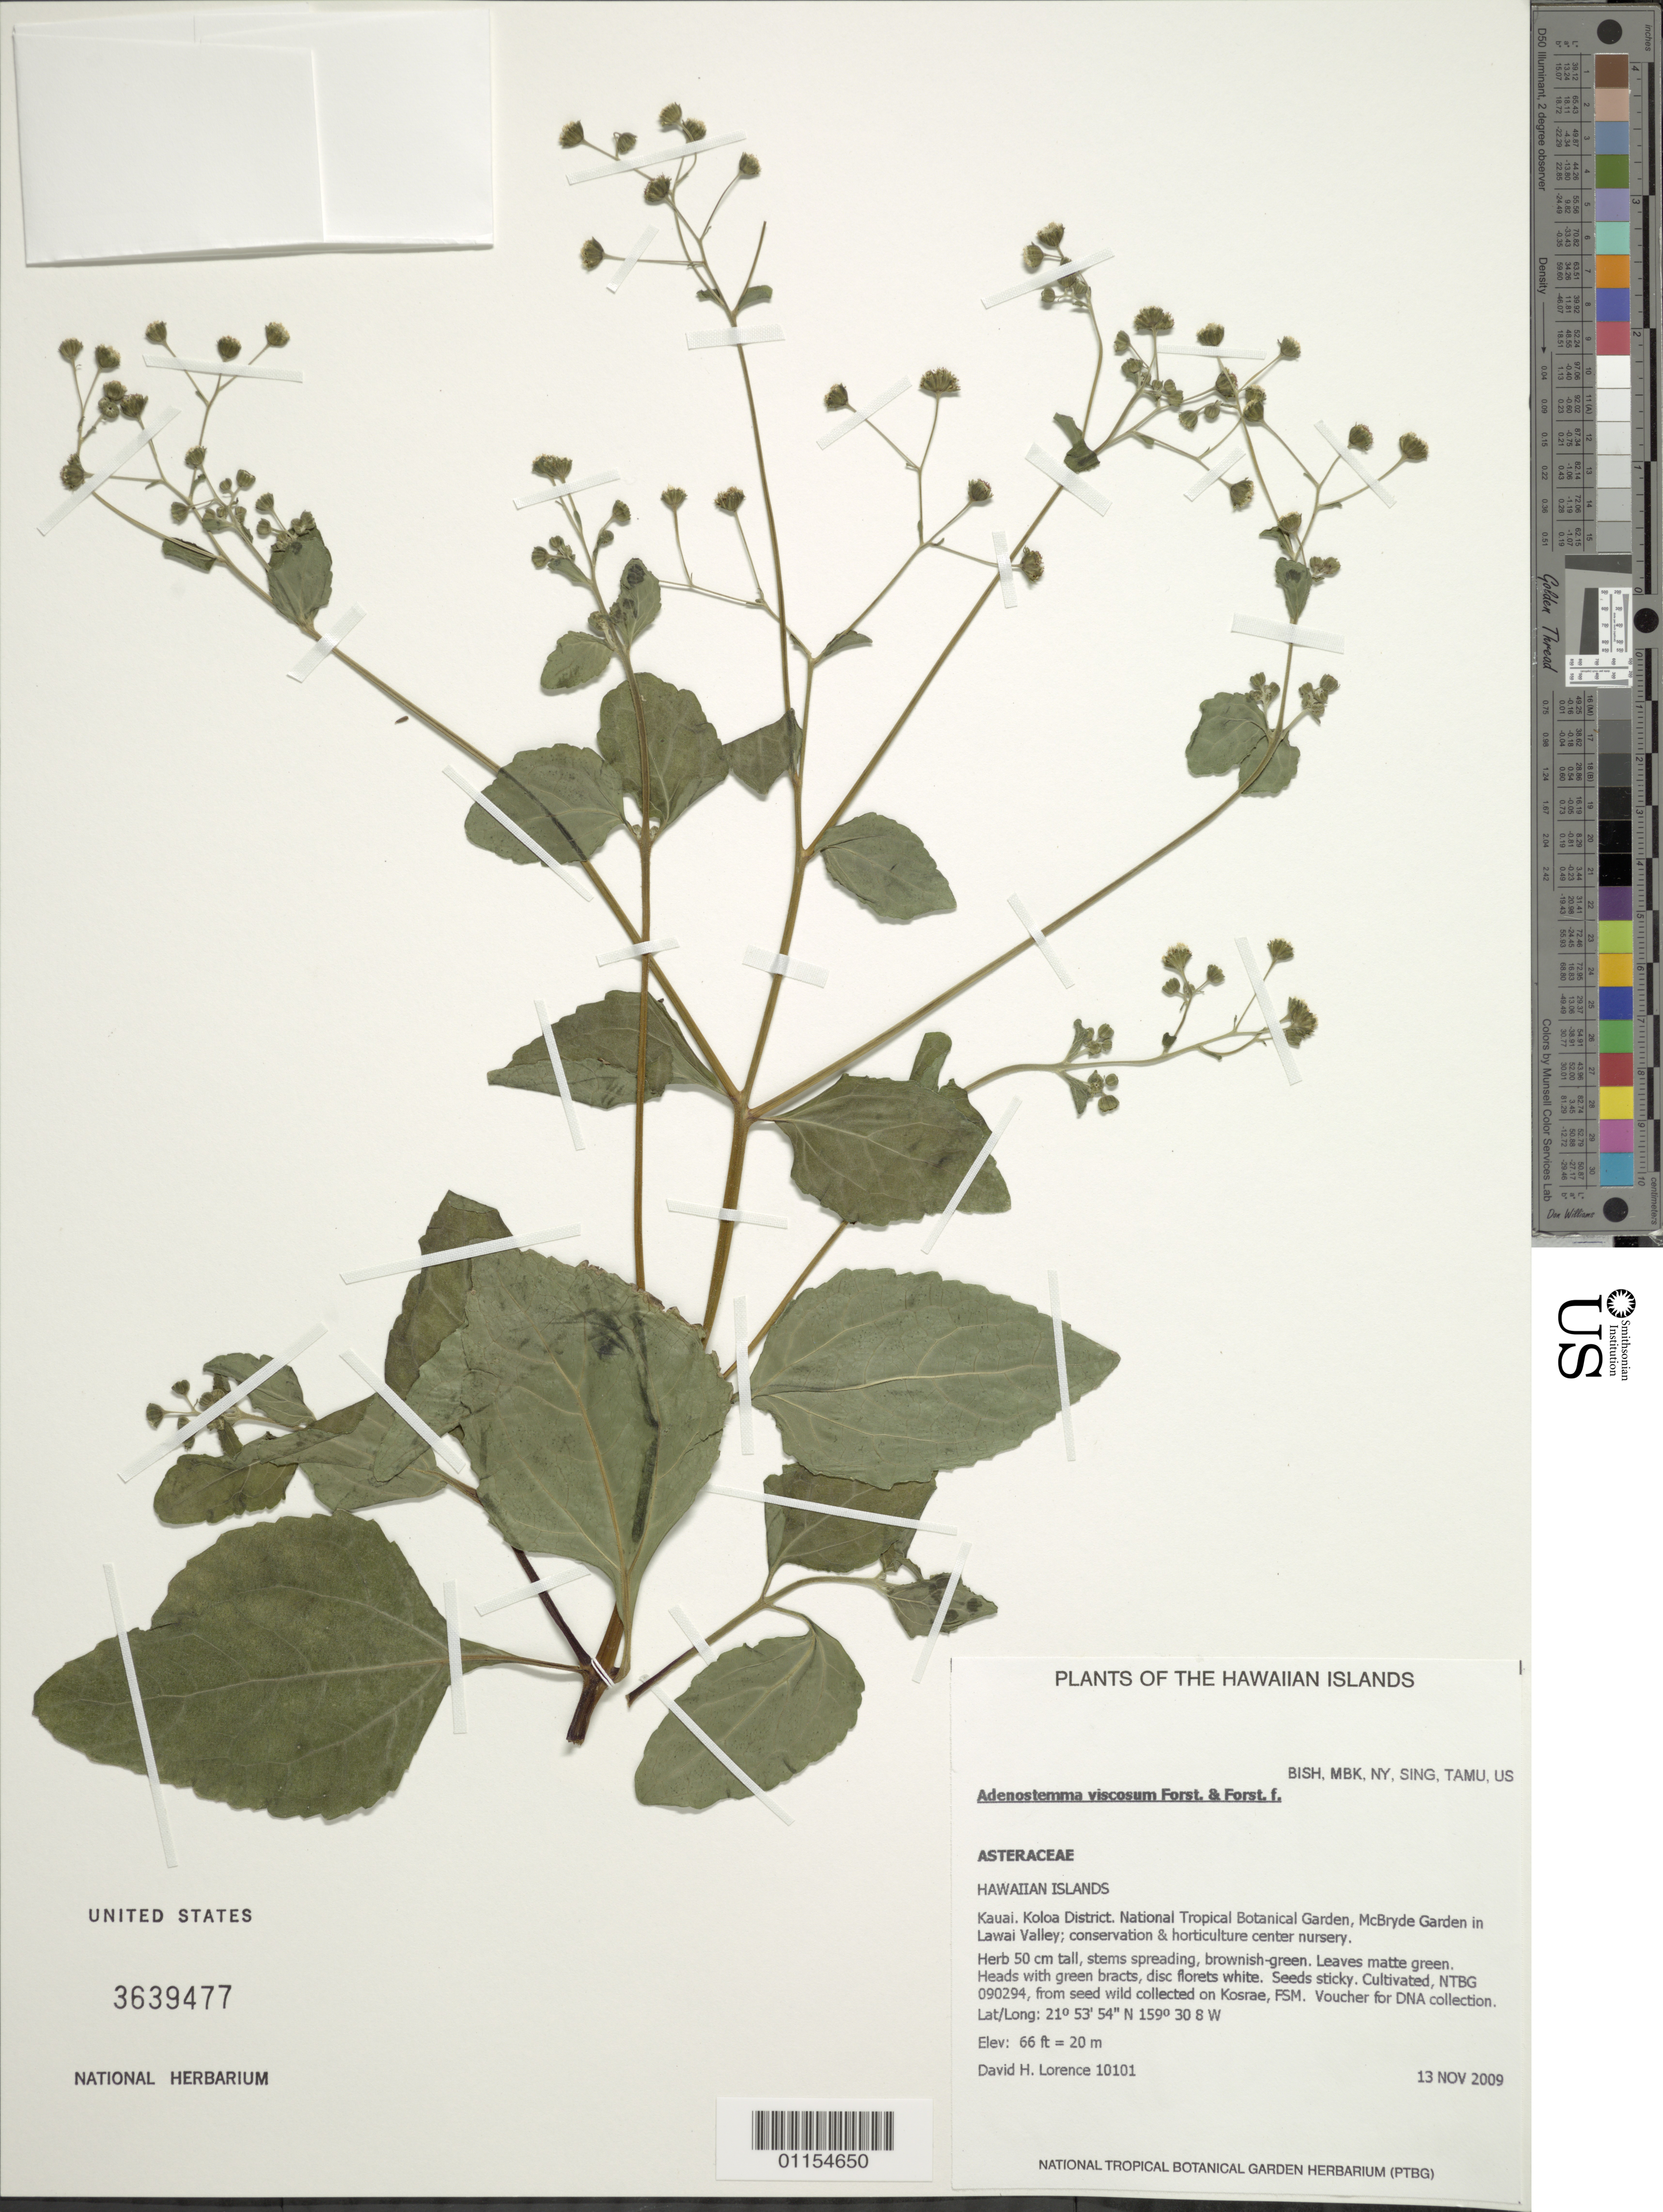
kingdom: Plantae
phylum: Tracheophyta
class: Magnoliopsida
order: Asterales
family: Asteraceae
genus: Adenostemma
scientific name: Adenostemma viscosum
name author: J.R. Forst. & G. Forst.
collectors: D. Lorence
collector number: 10101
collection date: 2009-11-13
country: United States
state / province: Hawaii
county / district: Kauai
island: Kaua'i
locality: Koloa District. National Tropical Botanical Garden, McBryde Garden in Lawai Valley; conservation and horticulture center nursery.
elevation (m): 20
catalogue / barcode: US 3639477